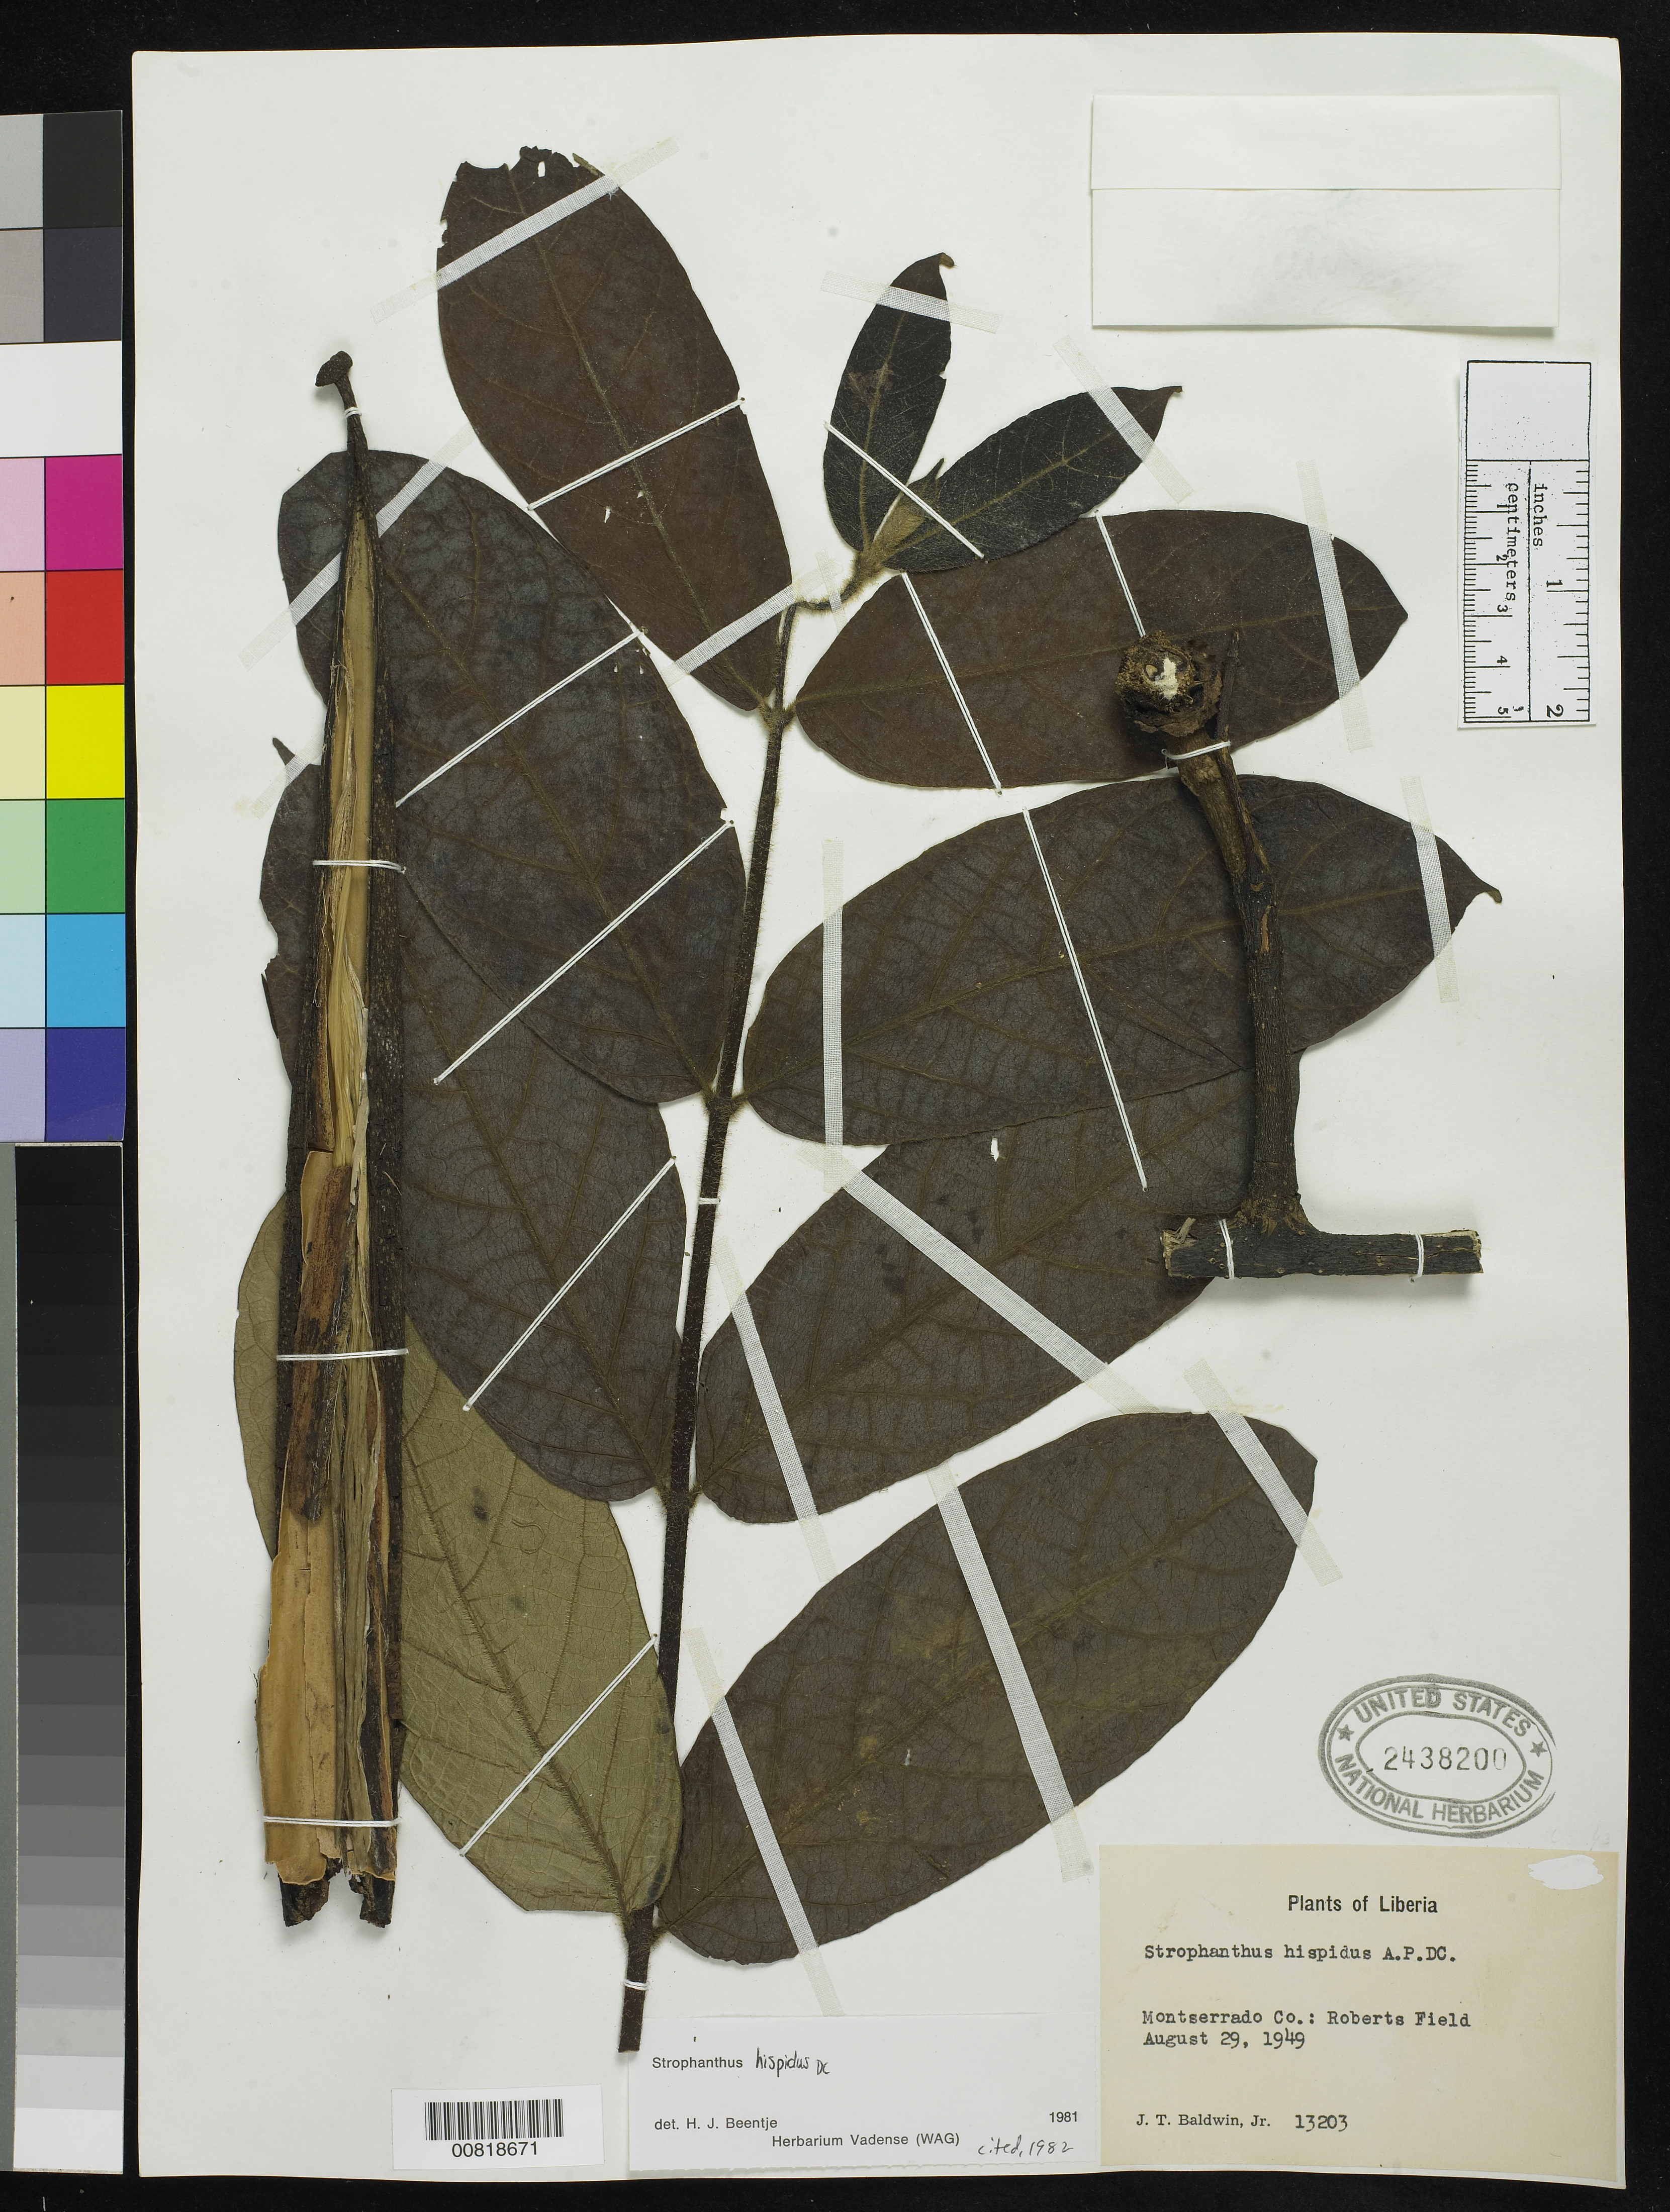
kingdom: Plantae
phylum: Tracheophyta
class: Magnoliopsida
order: Gentianales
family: Apocynaceae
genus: Strophanthus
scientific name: Strophanthus hispidus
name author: A. DC.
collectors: J. T. Baldwin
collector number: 13203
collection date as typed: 29 Aug 1949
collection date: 1949-08-29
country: Liberia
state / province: Montserrado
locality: Roberts Field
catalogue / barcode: US 2438200